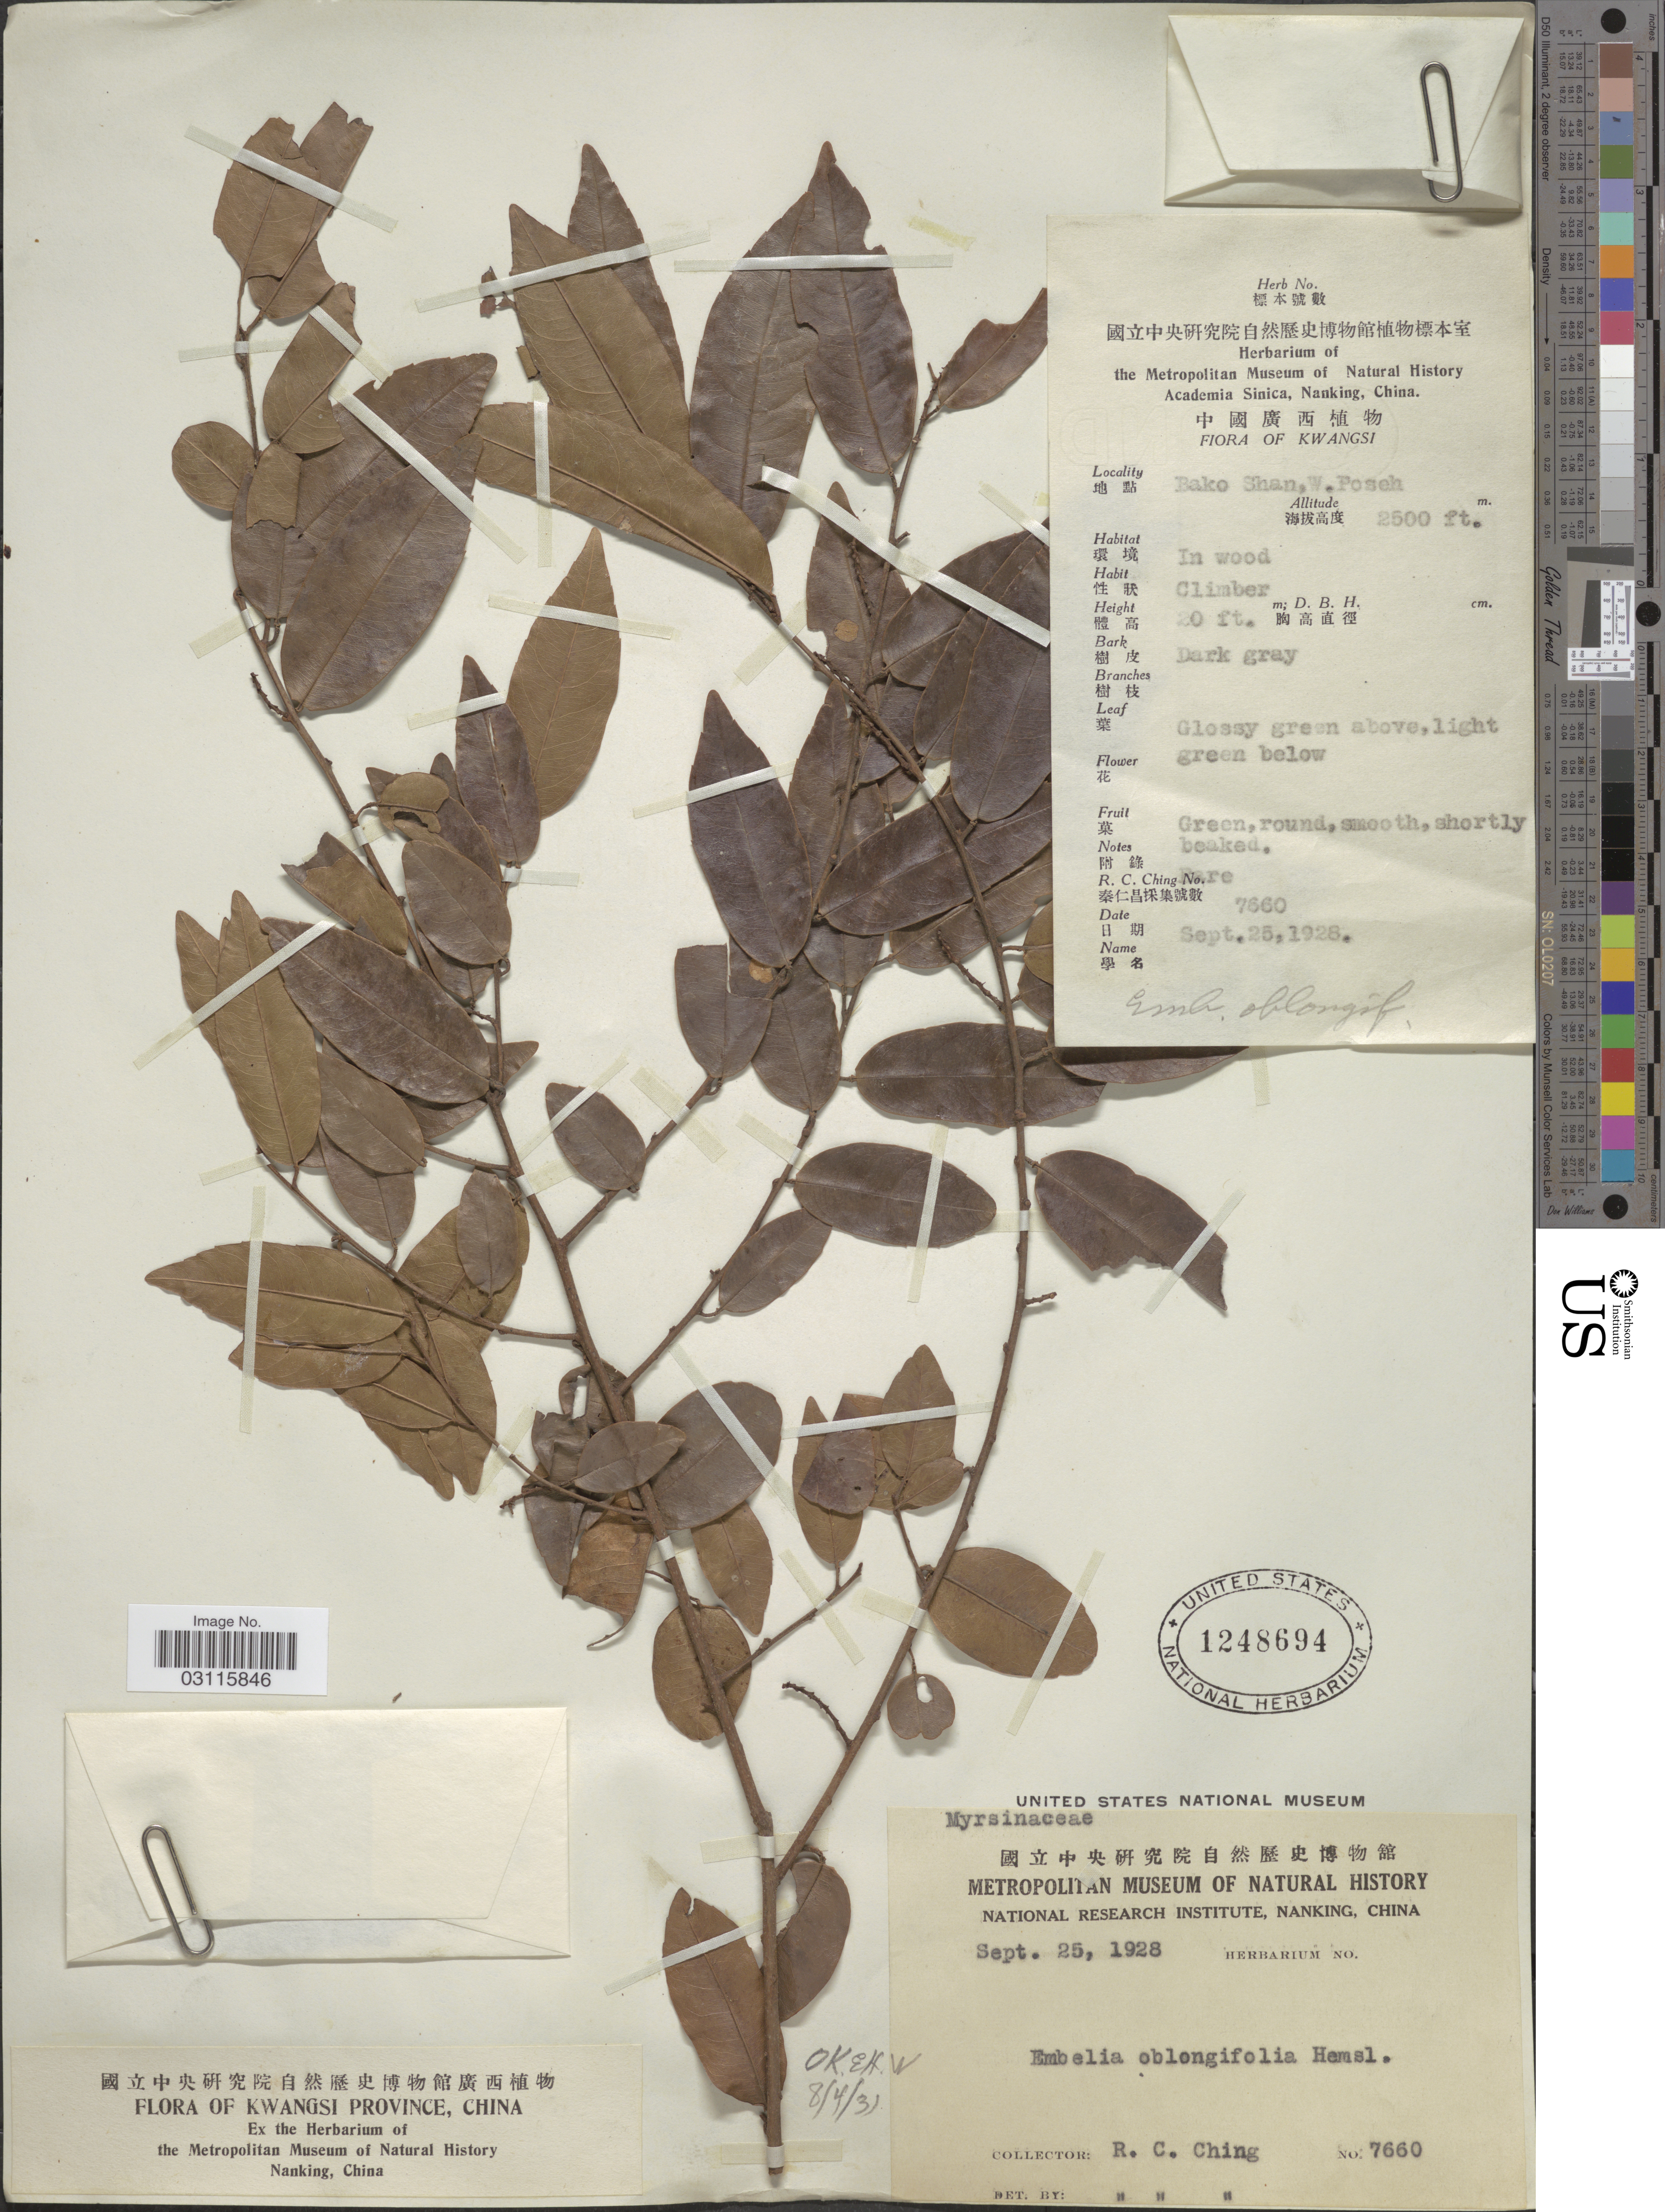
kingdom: Plantae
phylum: Tracheophyta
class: Magnoliopsida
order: Ericales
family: Primulaceae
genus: Embelia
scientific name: Embelia oblongifolia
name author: Hemsl.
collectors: R. C. Ching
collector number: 7660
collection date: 1928-09-25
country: China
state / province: Guangxi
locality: Kwangsi Province. Bako Shan, W. Poseh.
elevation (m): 762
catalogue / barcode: US 1248694